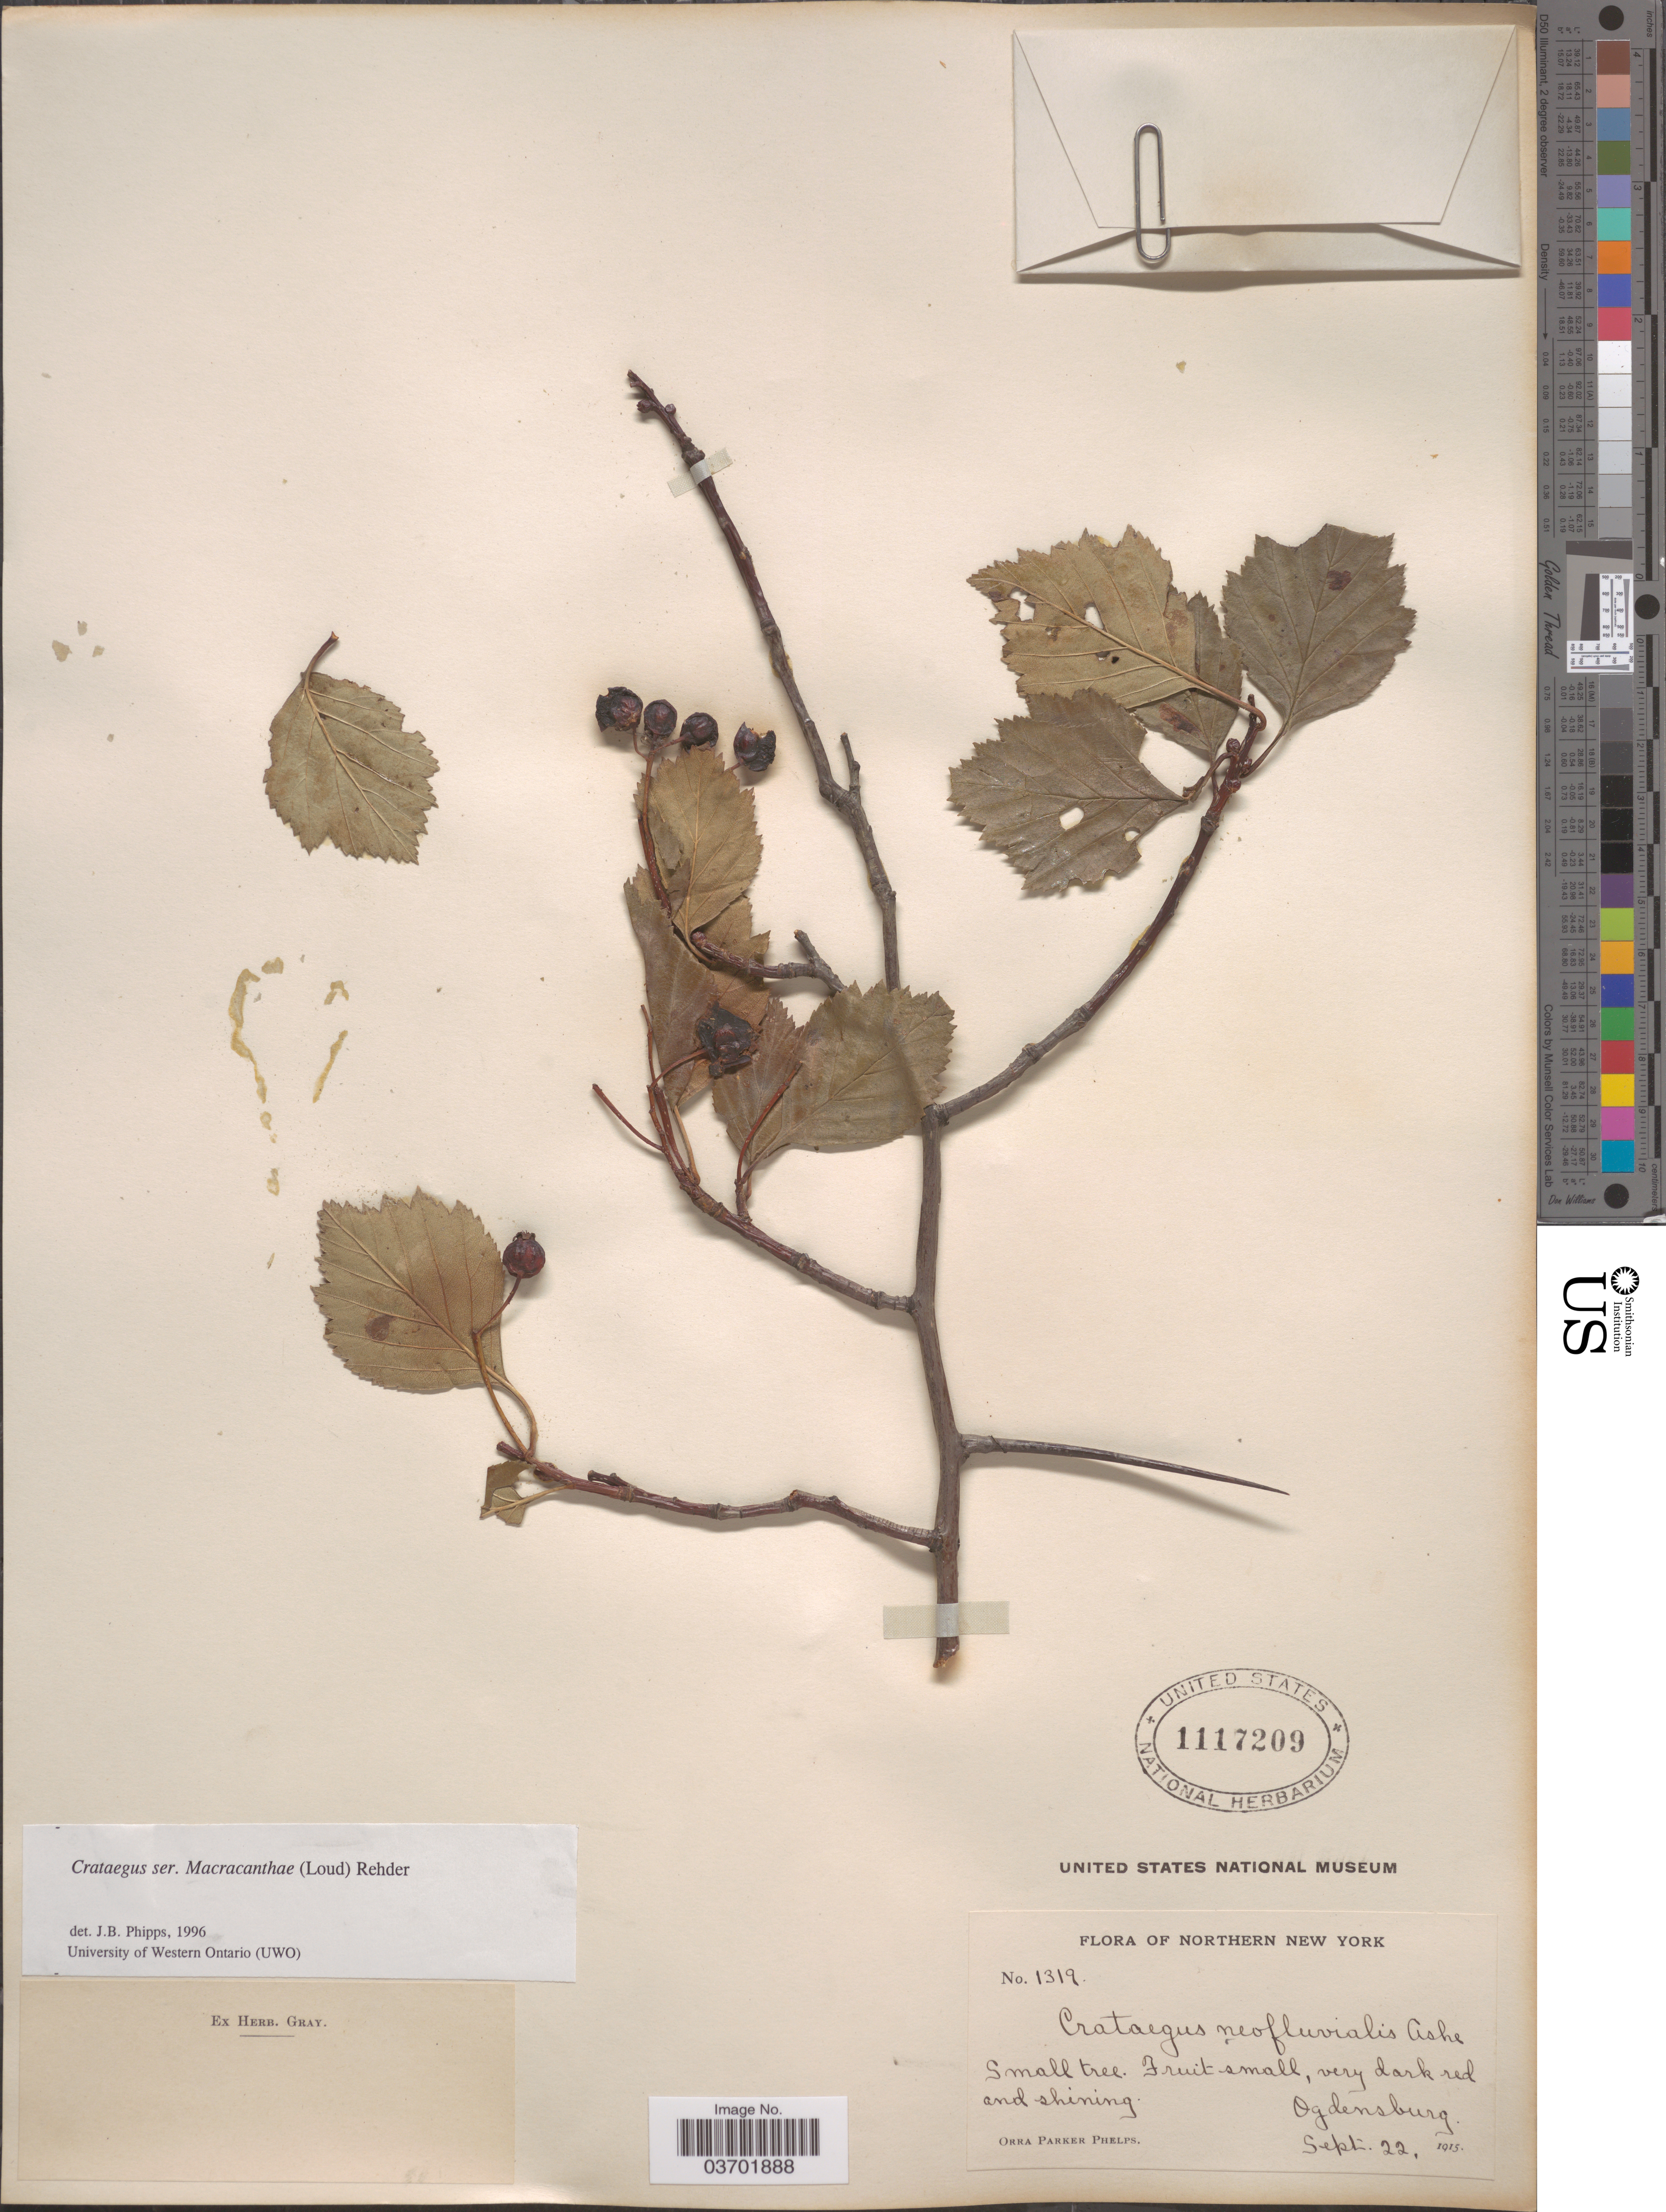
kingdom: Plantae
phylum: Tracheophyta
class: Magnoliopsida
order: Rosales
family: Rosaceae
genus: Crataegus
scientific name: Crataegus succulenta var. neofluvialis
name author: Schrad. ex Link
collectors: O. P. Phelps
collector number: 1319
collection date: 1915-09-22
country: United States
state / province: New York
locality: Northern New York. Ogdensburg.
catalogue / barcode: US 1117209